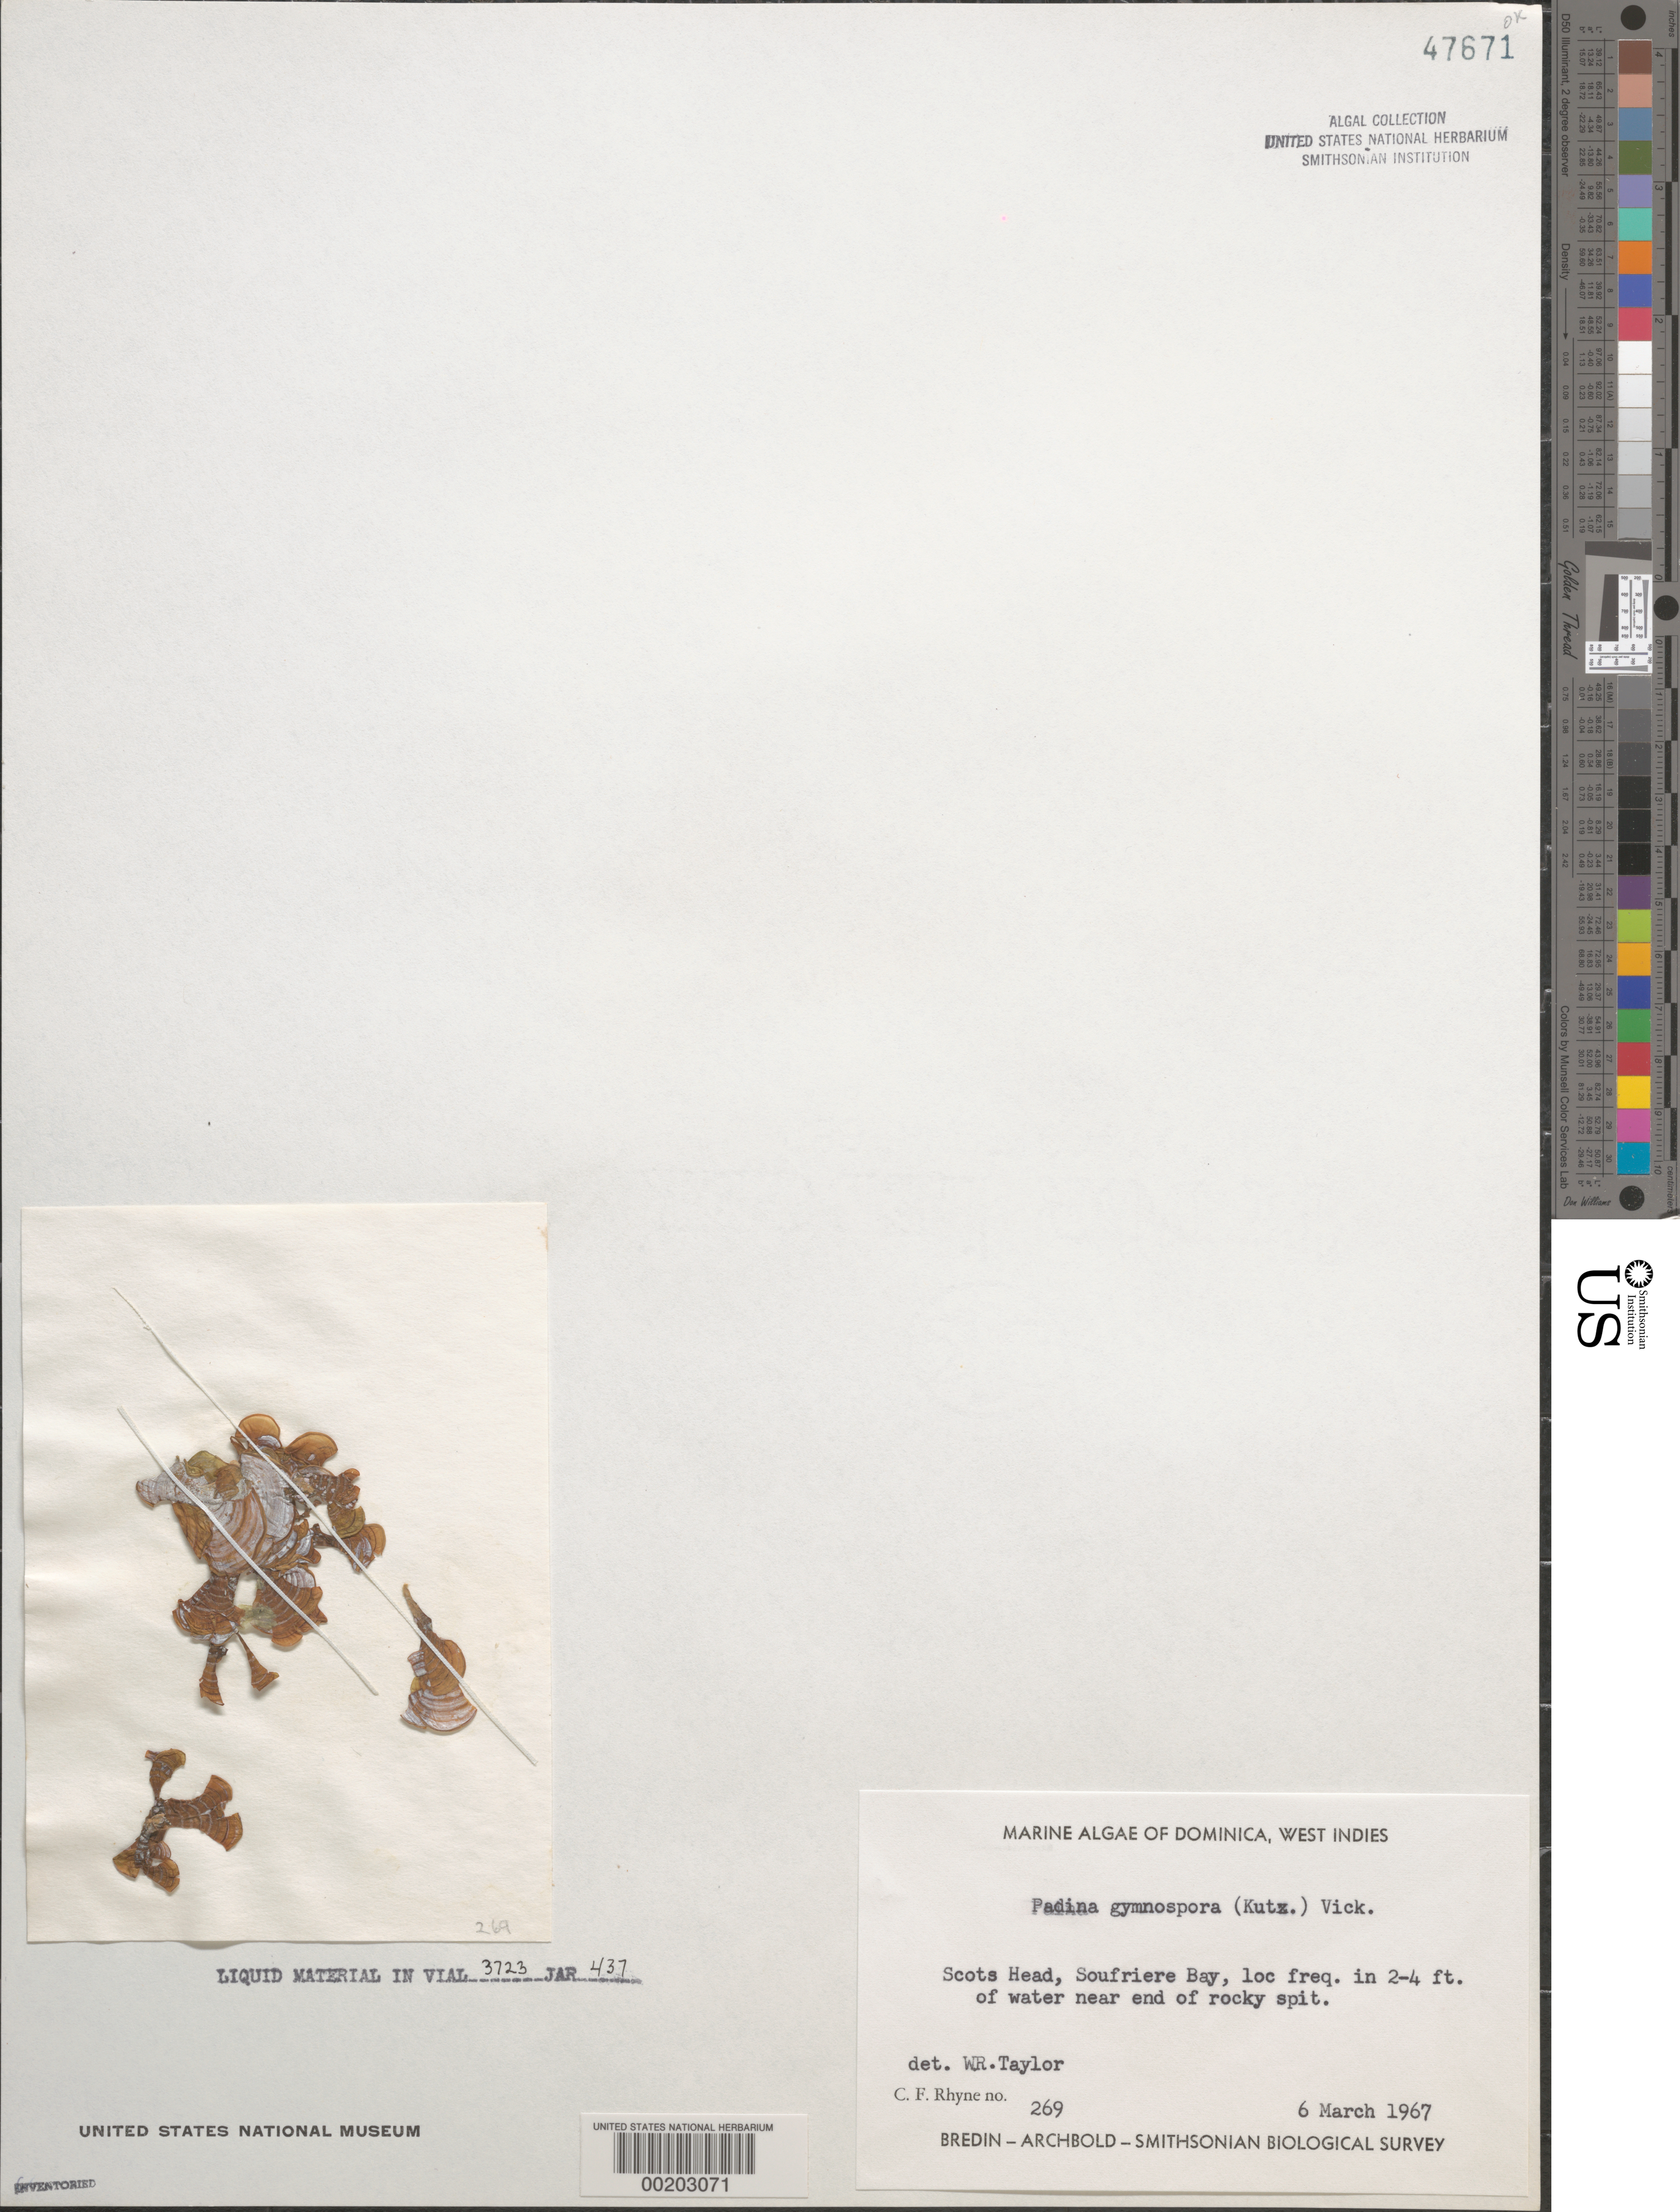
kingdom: Chromista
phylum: Ochrophyta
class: Phaeophyceae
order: Dictyotales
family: Dictyotaceae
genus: Padina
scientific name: Padina gymnospora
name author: (Kütz.) O.G. Sond.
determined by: Taylor, William R.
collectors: C. Rhyne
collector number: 269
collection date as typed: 06 Mar 1967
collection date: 1967-03-06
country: Dominica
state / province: St. Mark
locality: Scots Head, Soufriere Bay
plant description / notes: Bredin-Archbold-Smithsonian Biological Survey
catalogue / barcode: US 47671